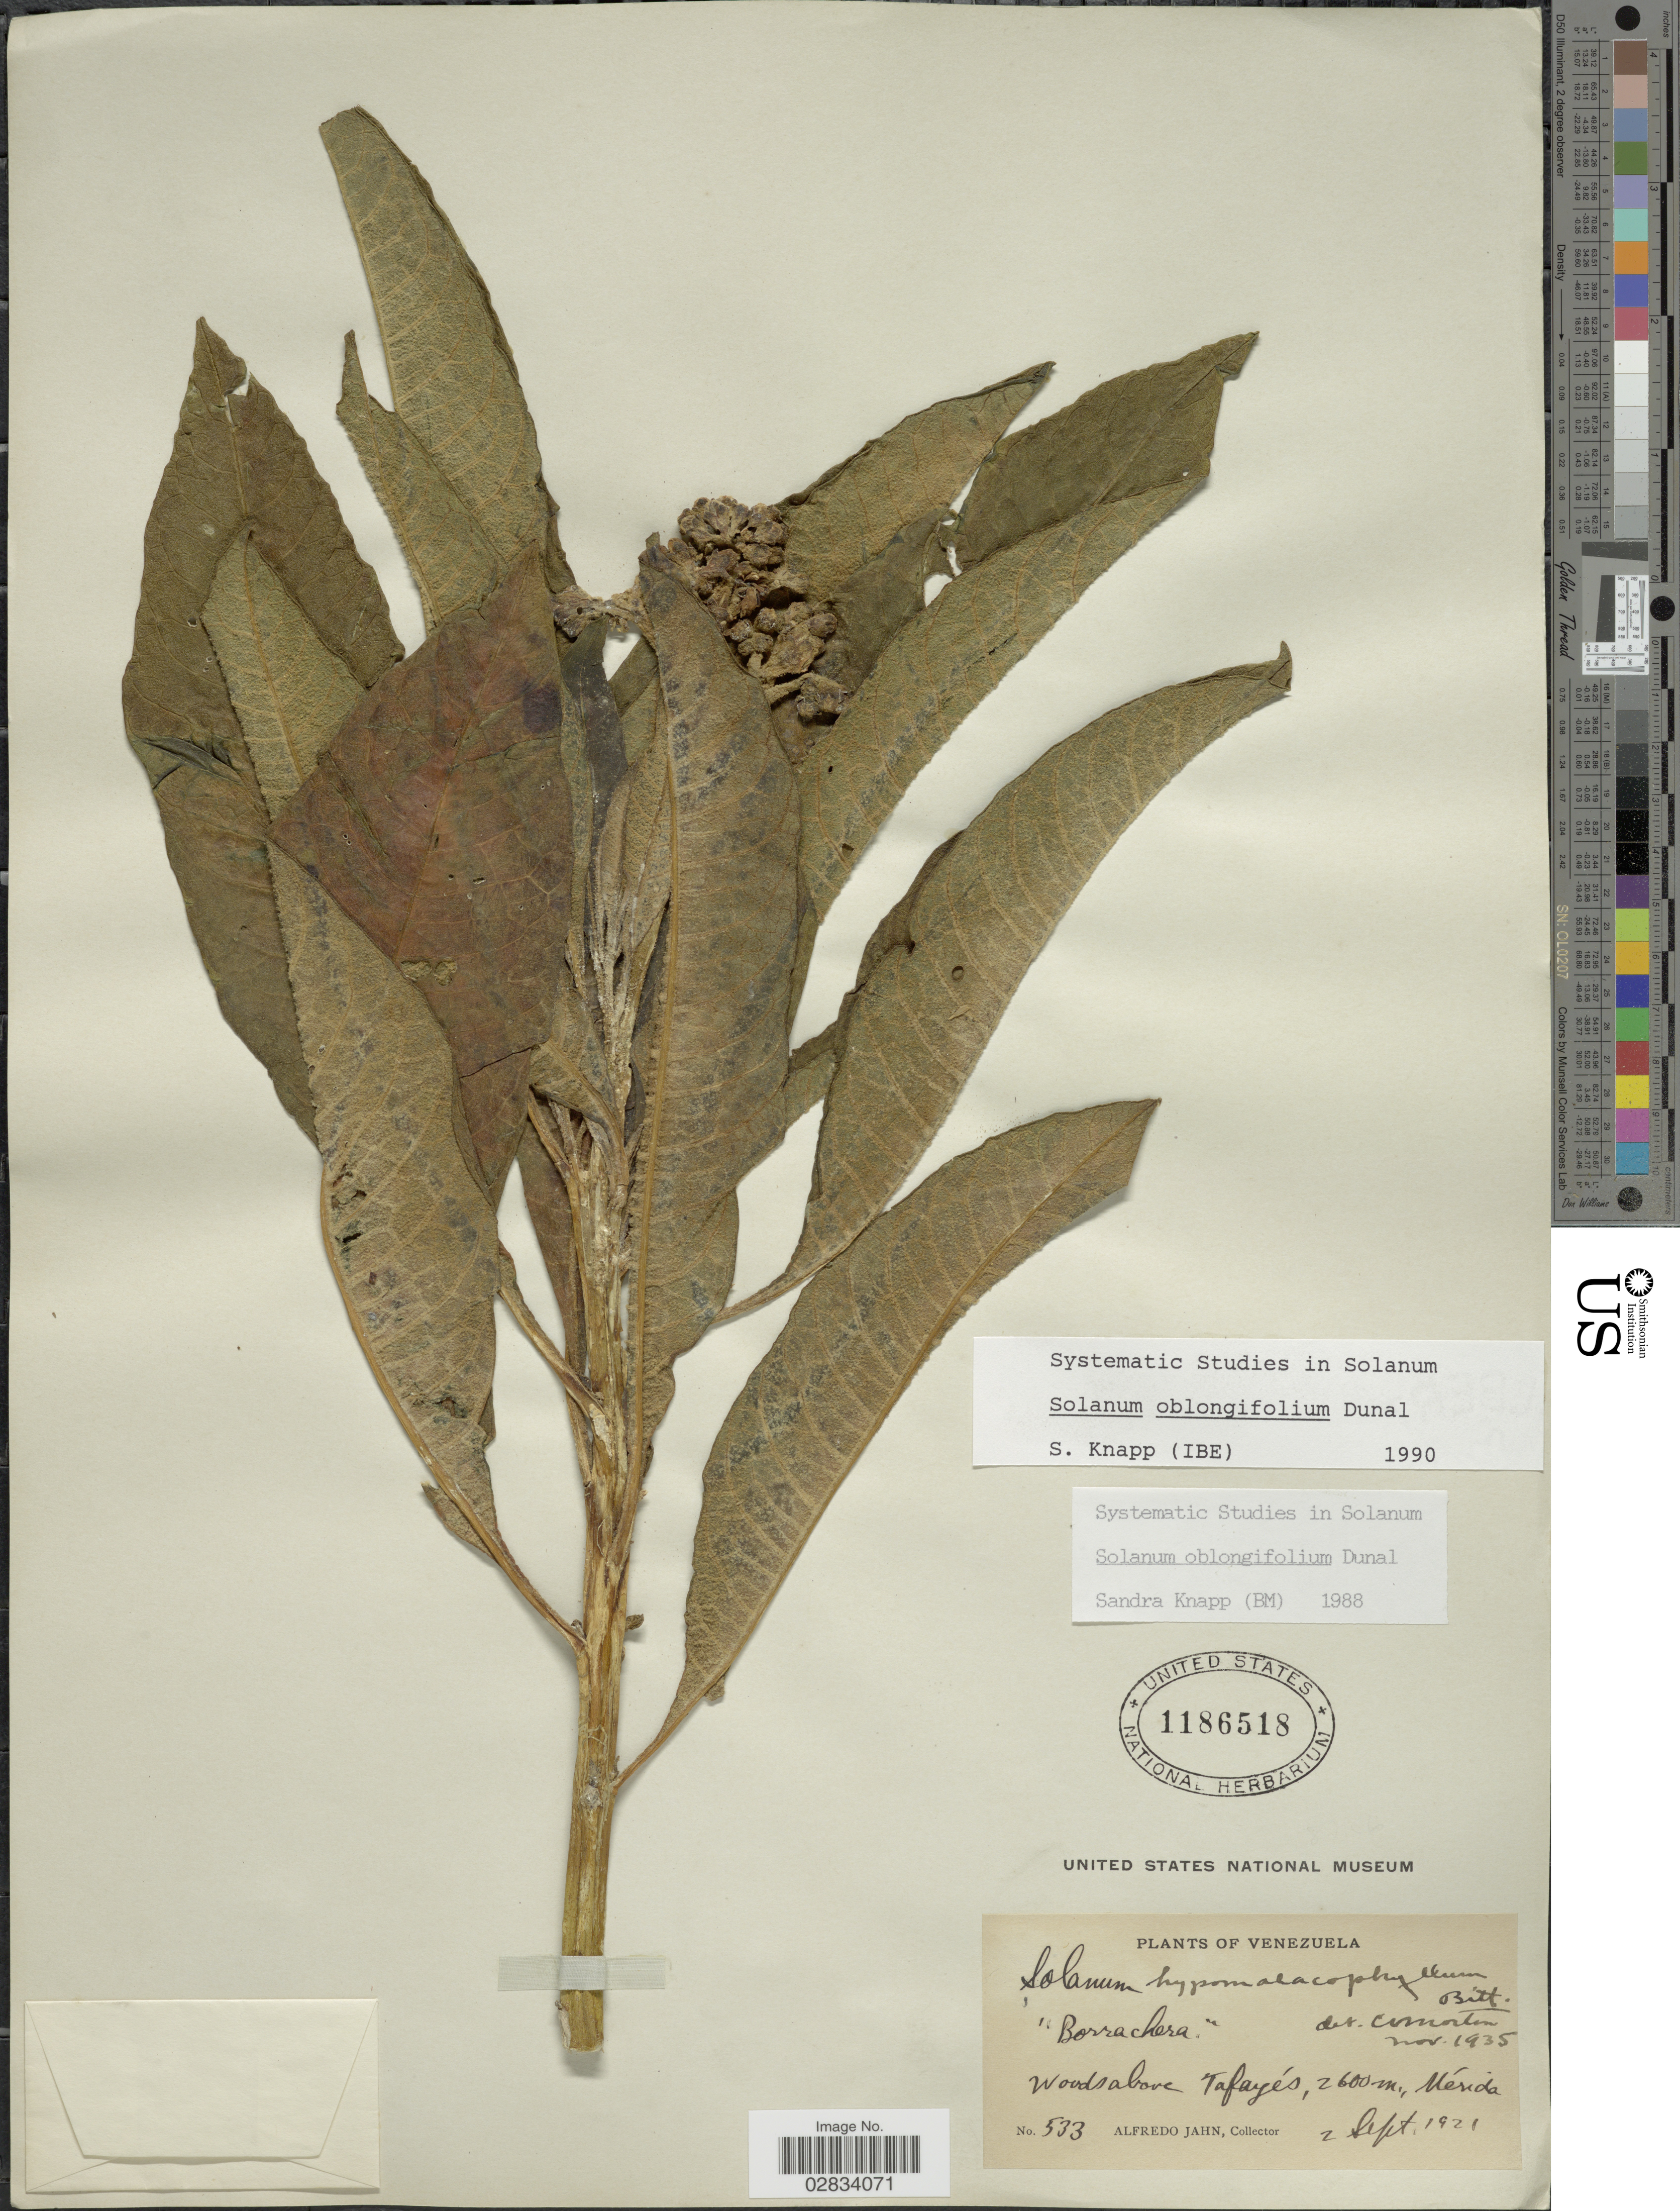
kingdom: Plantae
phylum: Tracheophyta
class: Magnoliopsida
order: Solanales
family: Solanaceae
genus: Solanum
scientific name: Solanum oblongifolium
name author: Duval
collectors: A. Jahn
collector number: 533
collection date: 1921-09-02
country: Venezuela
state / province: Mérida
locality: Woods above Tafayés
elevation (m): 2600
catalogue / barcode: US 1186518